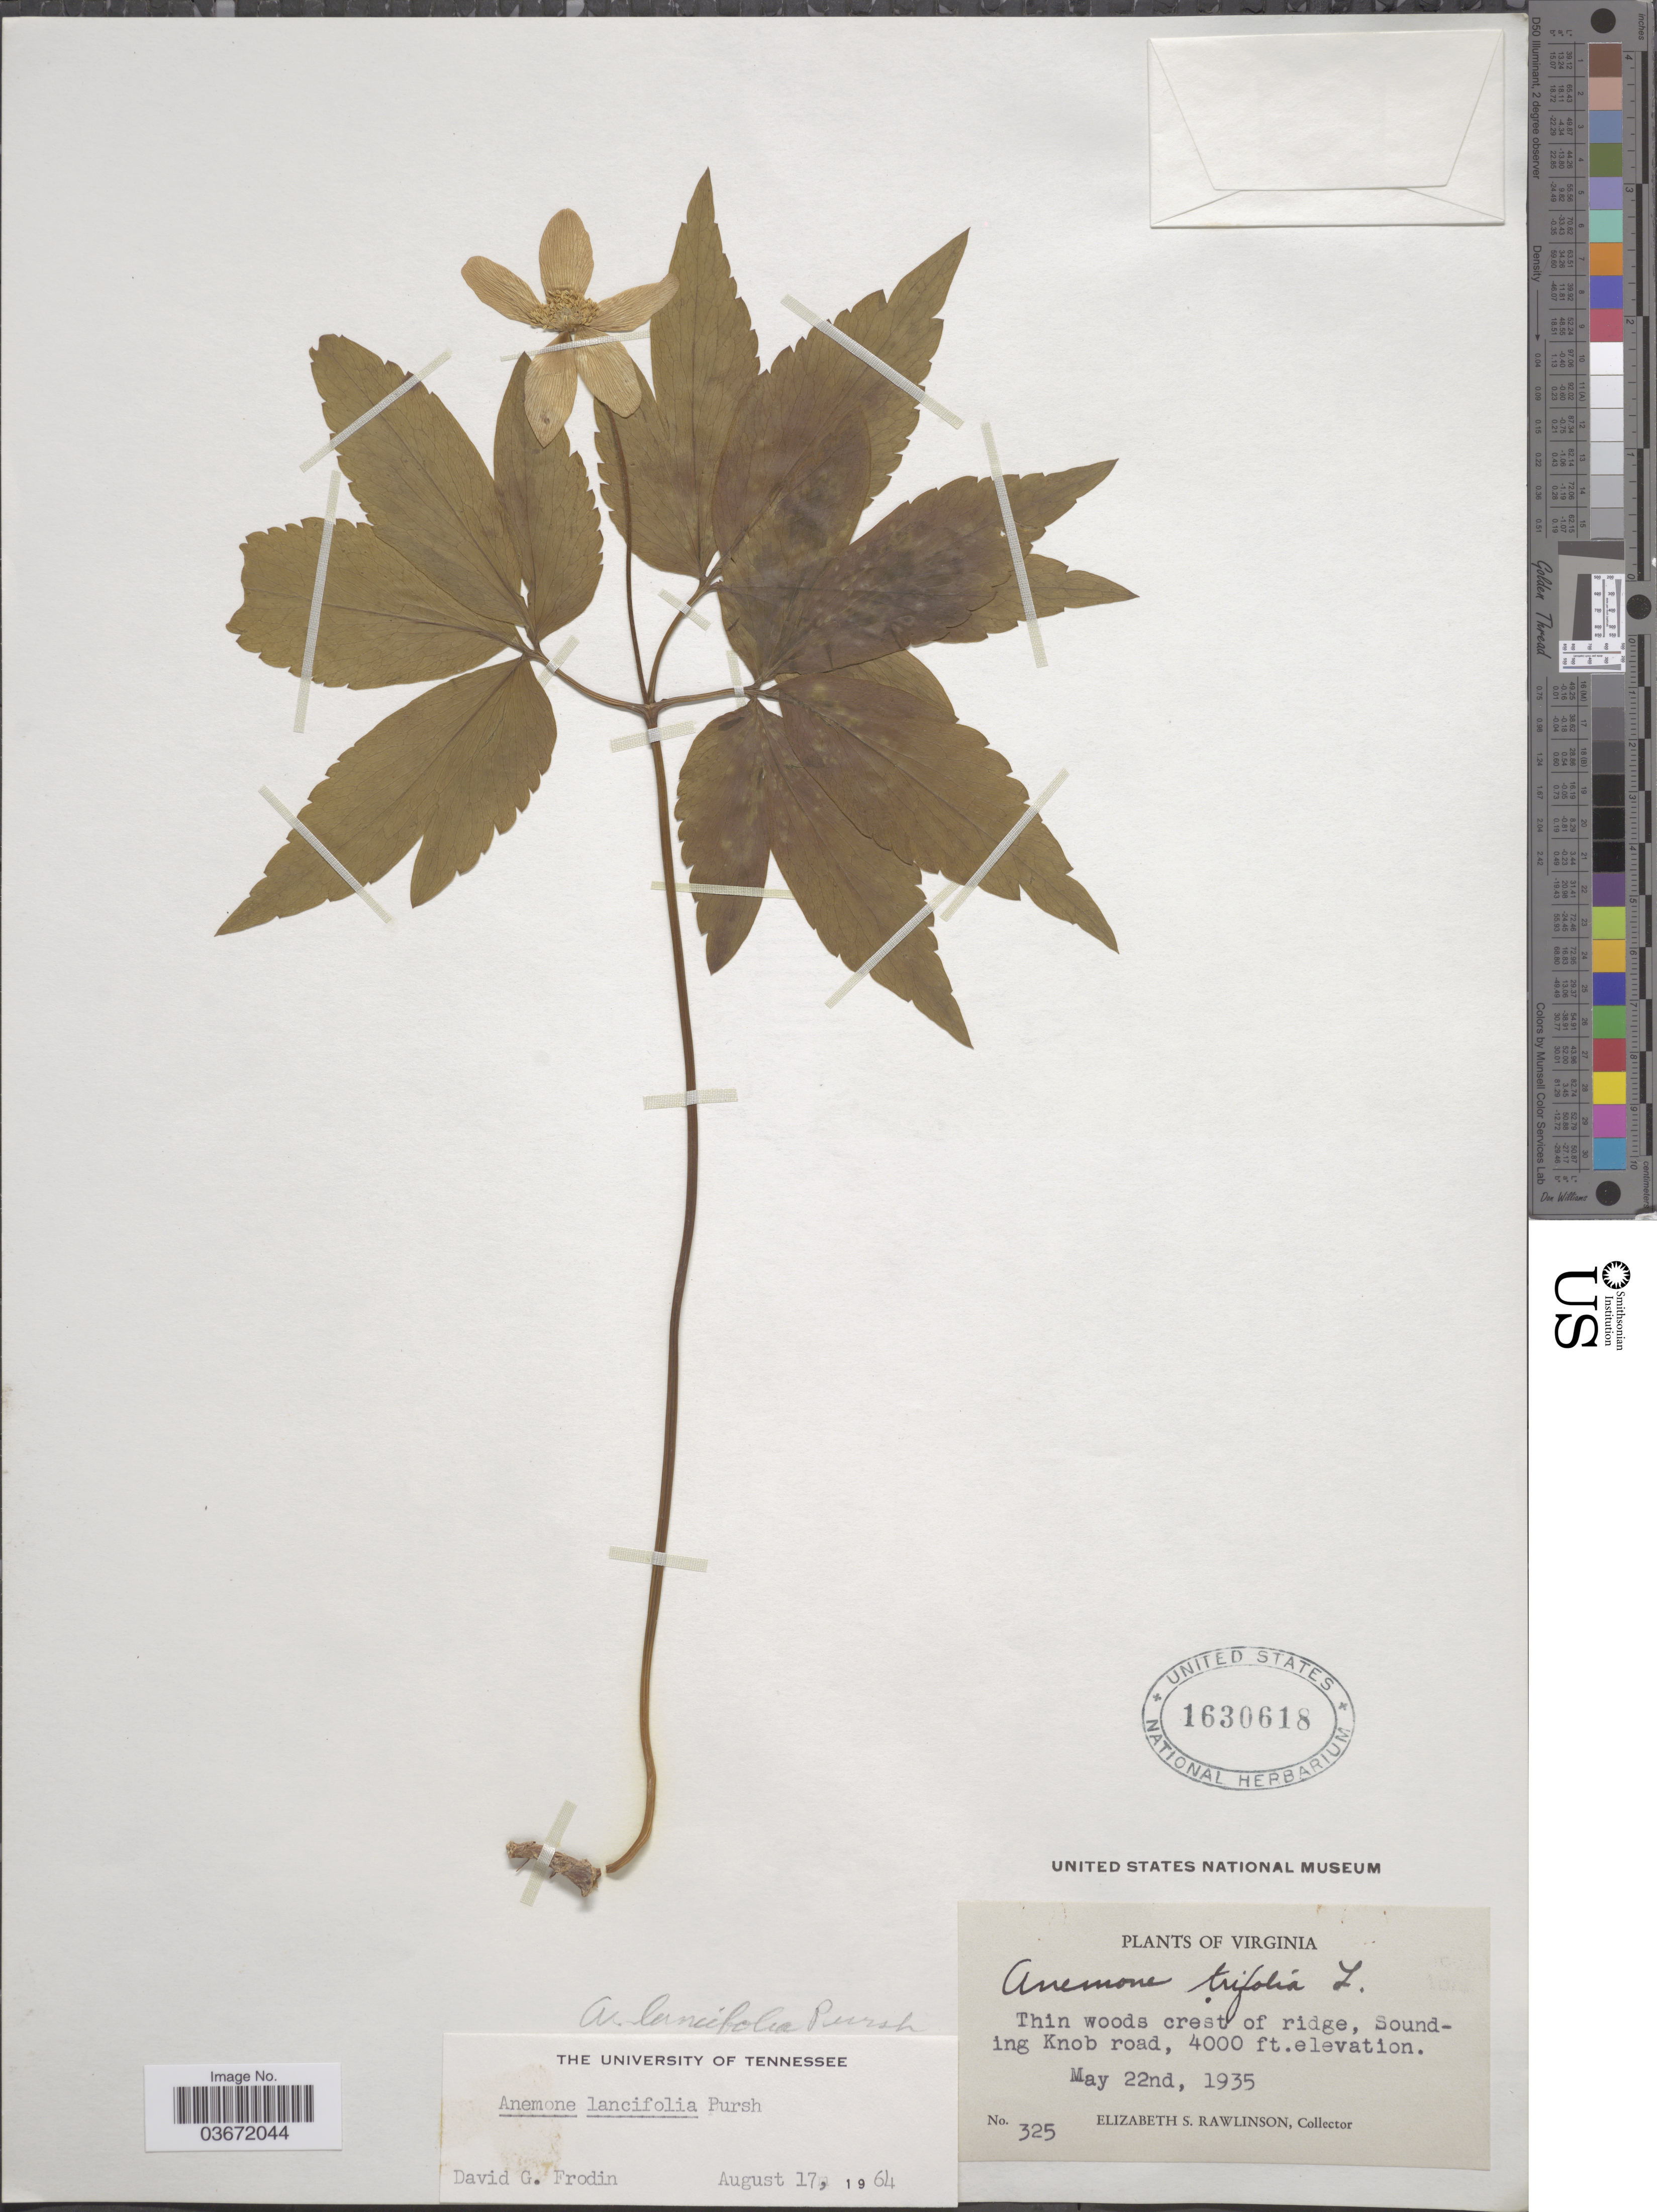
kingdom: Plantae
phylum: Tracheophyta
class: Magnoliopsida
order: Ranunculales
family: Ranunculaceae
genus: Anemone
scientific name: Anemone lancifolia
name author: Pursh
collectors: E. S. Rawlinson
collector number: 325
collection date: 1935-05-22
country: United States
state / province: Virginia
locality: Sounding Knob road.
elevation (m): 1219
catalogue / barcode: US 1630618